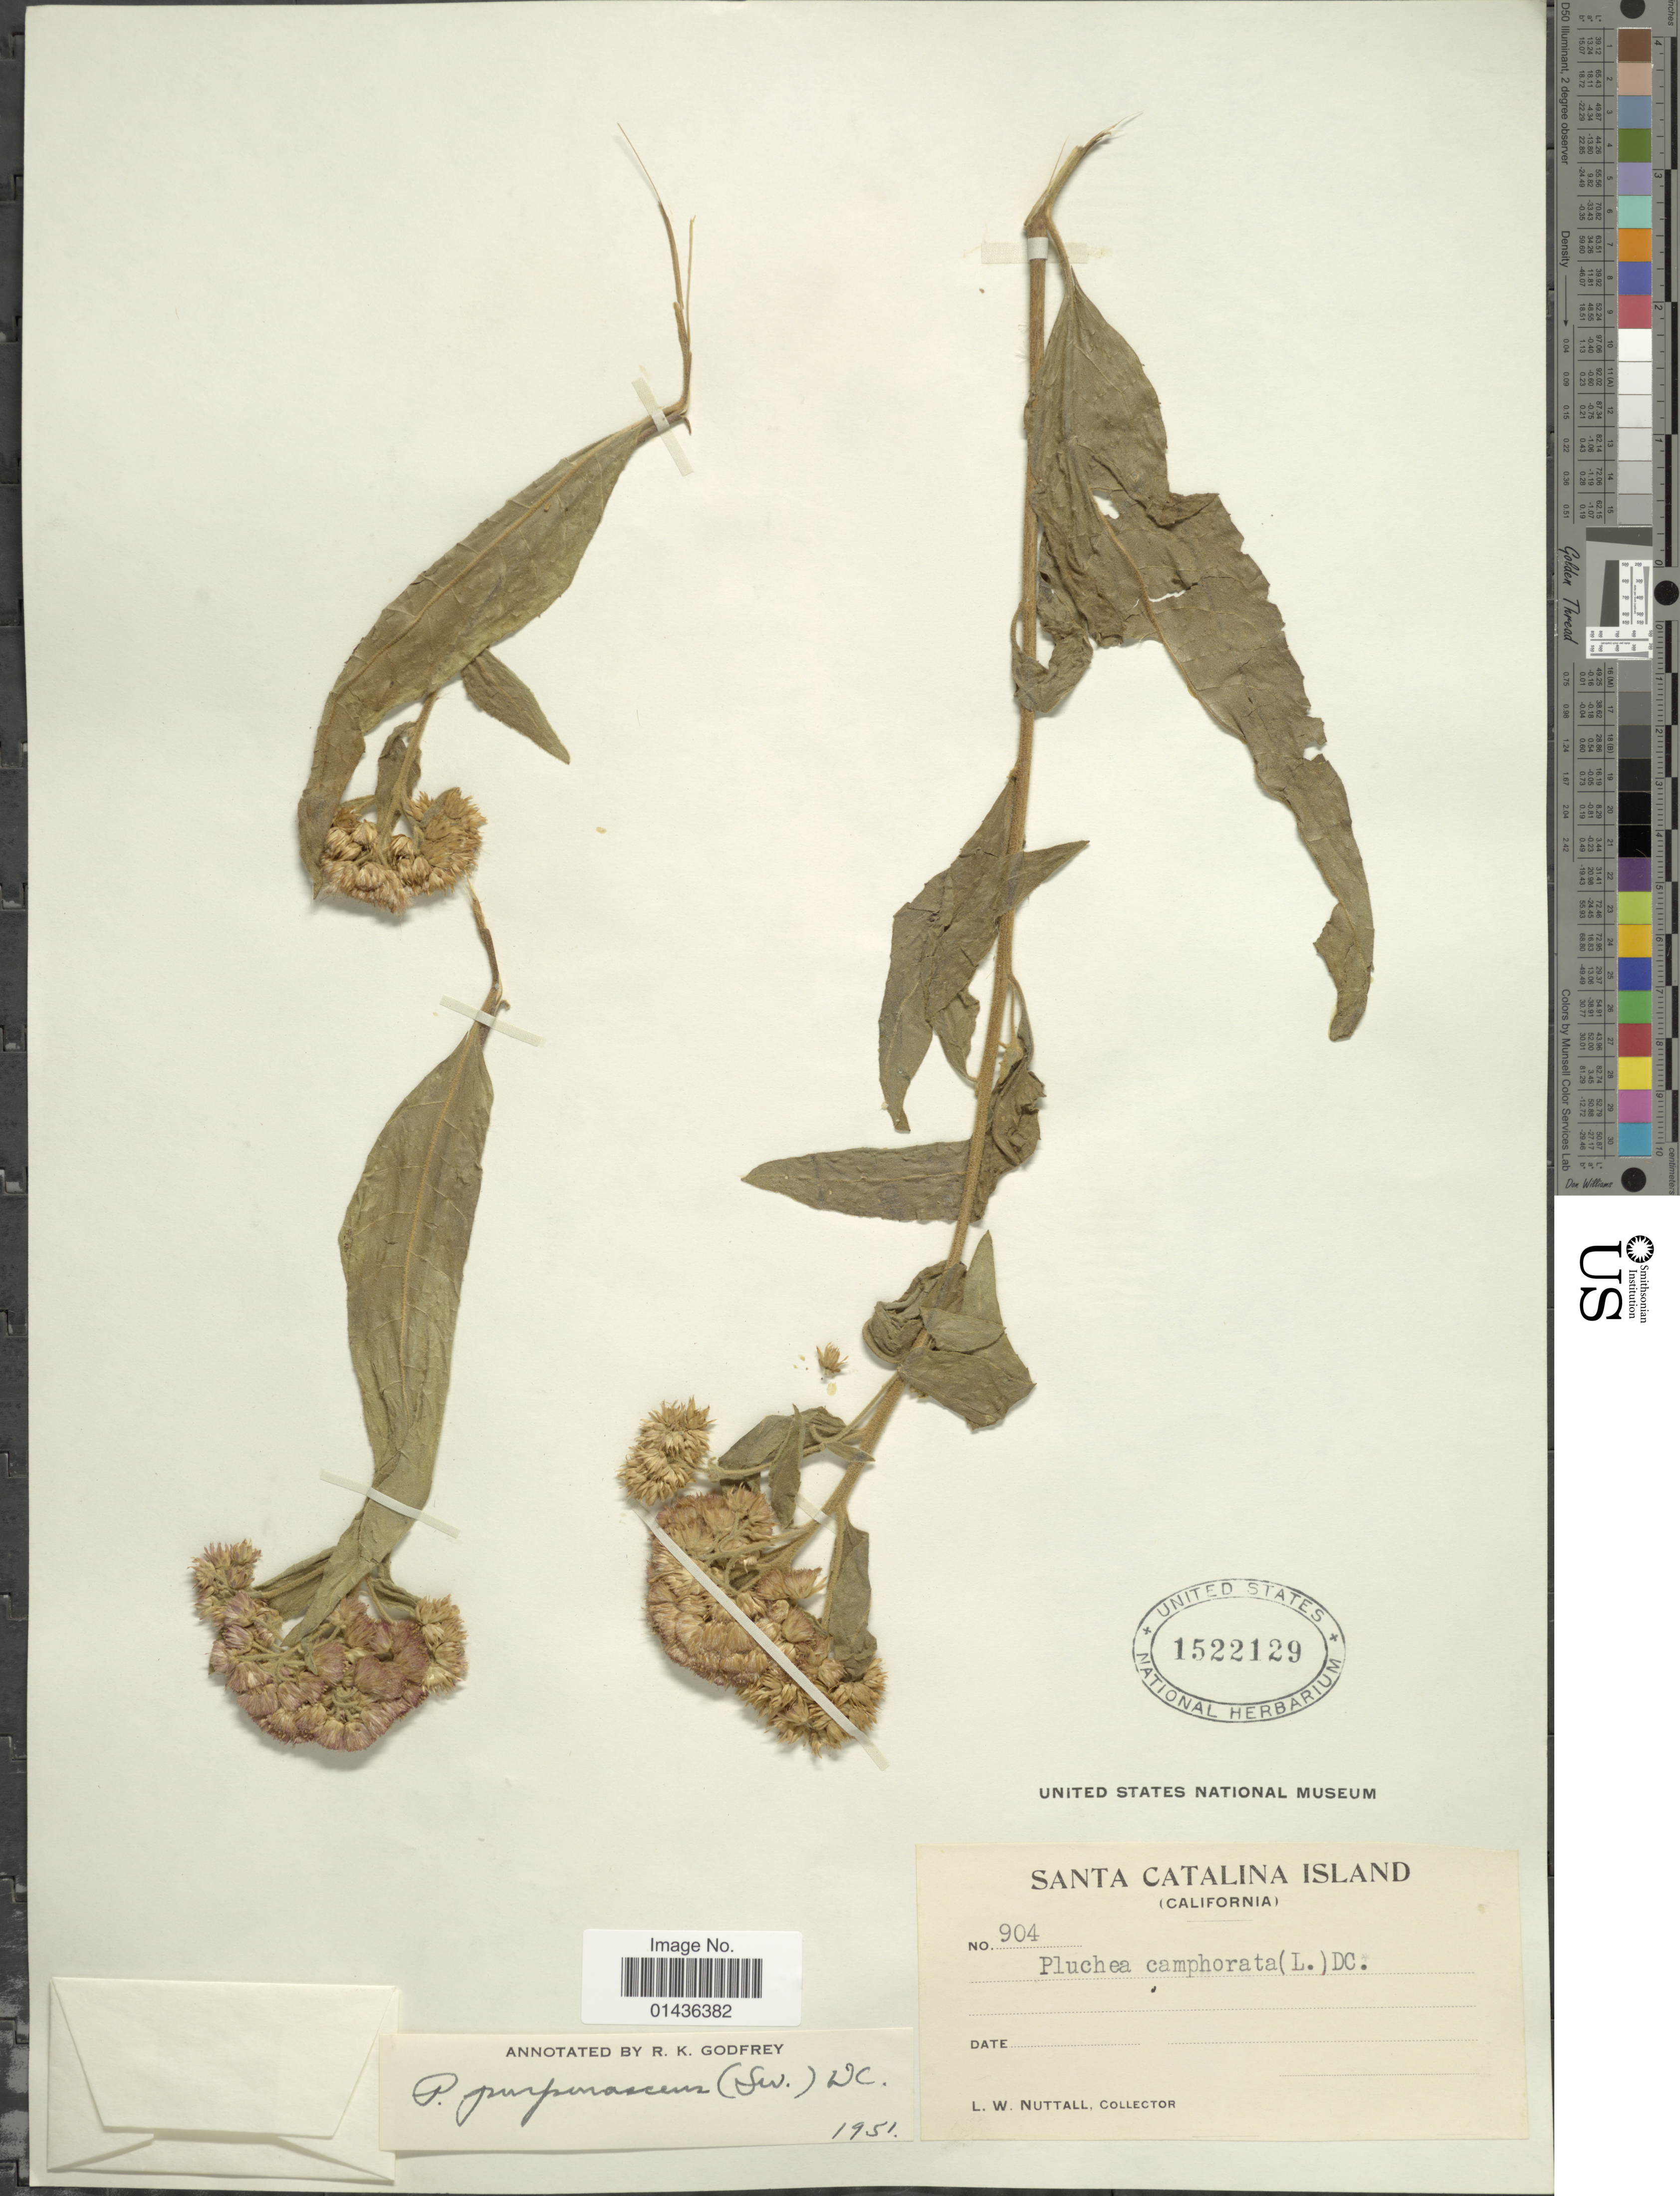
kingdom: Plantae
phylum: Tracheophyta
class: Magnoliopsida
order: Asterales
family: Asteraceae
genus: Pluchea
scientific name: Pluchea odorata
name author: (L.) Cass.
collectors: L. W. Nuttall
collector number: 904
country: United States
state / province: California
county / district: Los Angeles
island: Santa Catalina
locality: Santa Catalina Island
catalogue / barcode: US 1522129